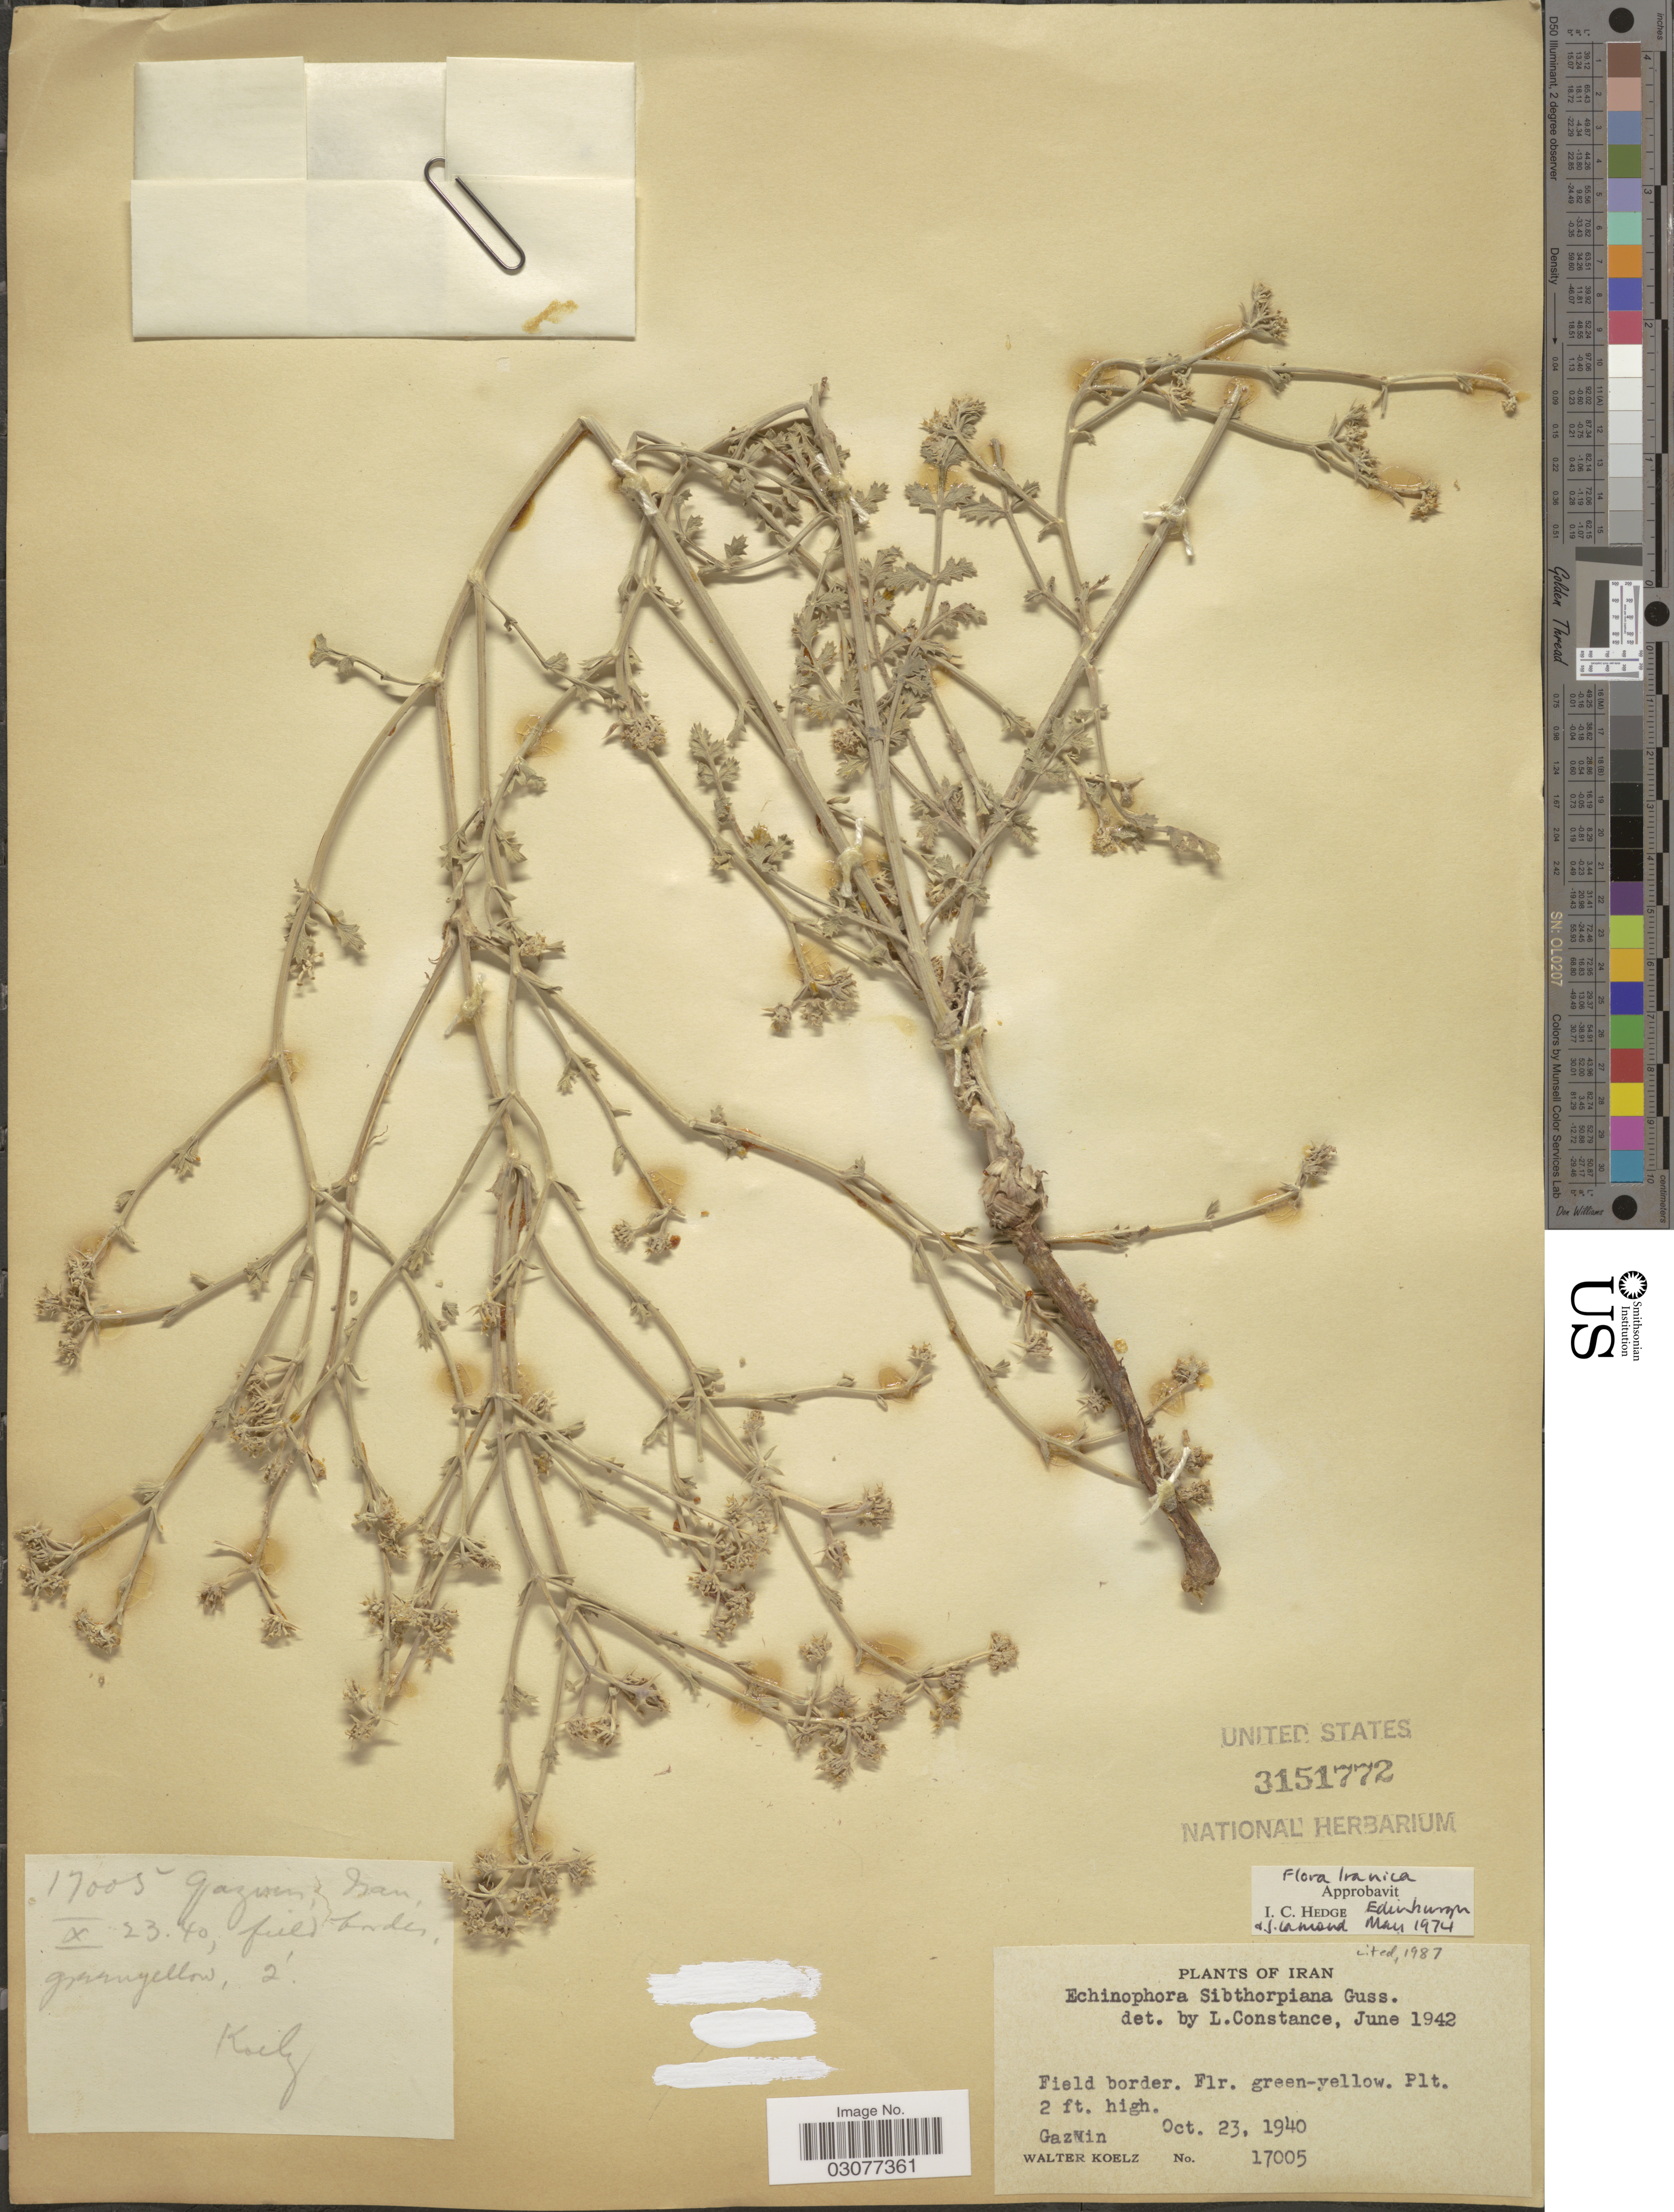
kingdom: Plantae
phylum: Tracheophyta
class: Magnoliopsida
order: Apiales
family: Apiaceae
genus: Echinophora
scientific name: Echinophora sibthorpiana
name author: Guss.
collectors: W. N. Koelz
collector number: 17005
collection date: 1940-10-23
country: Iran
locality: Field border. Gaznin.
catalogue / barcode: US 3151772